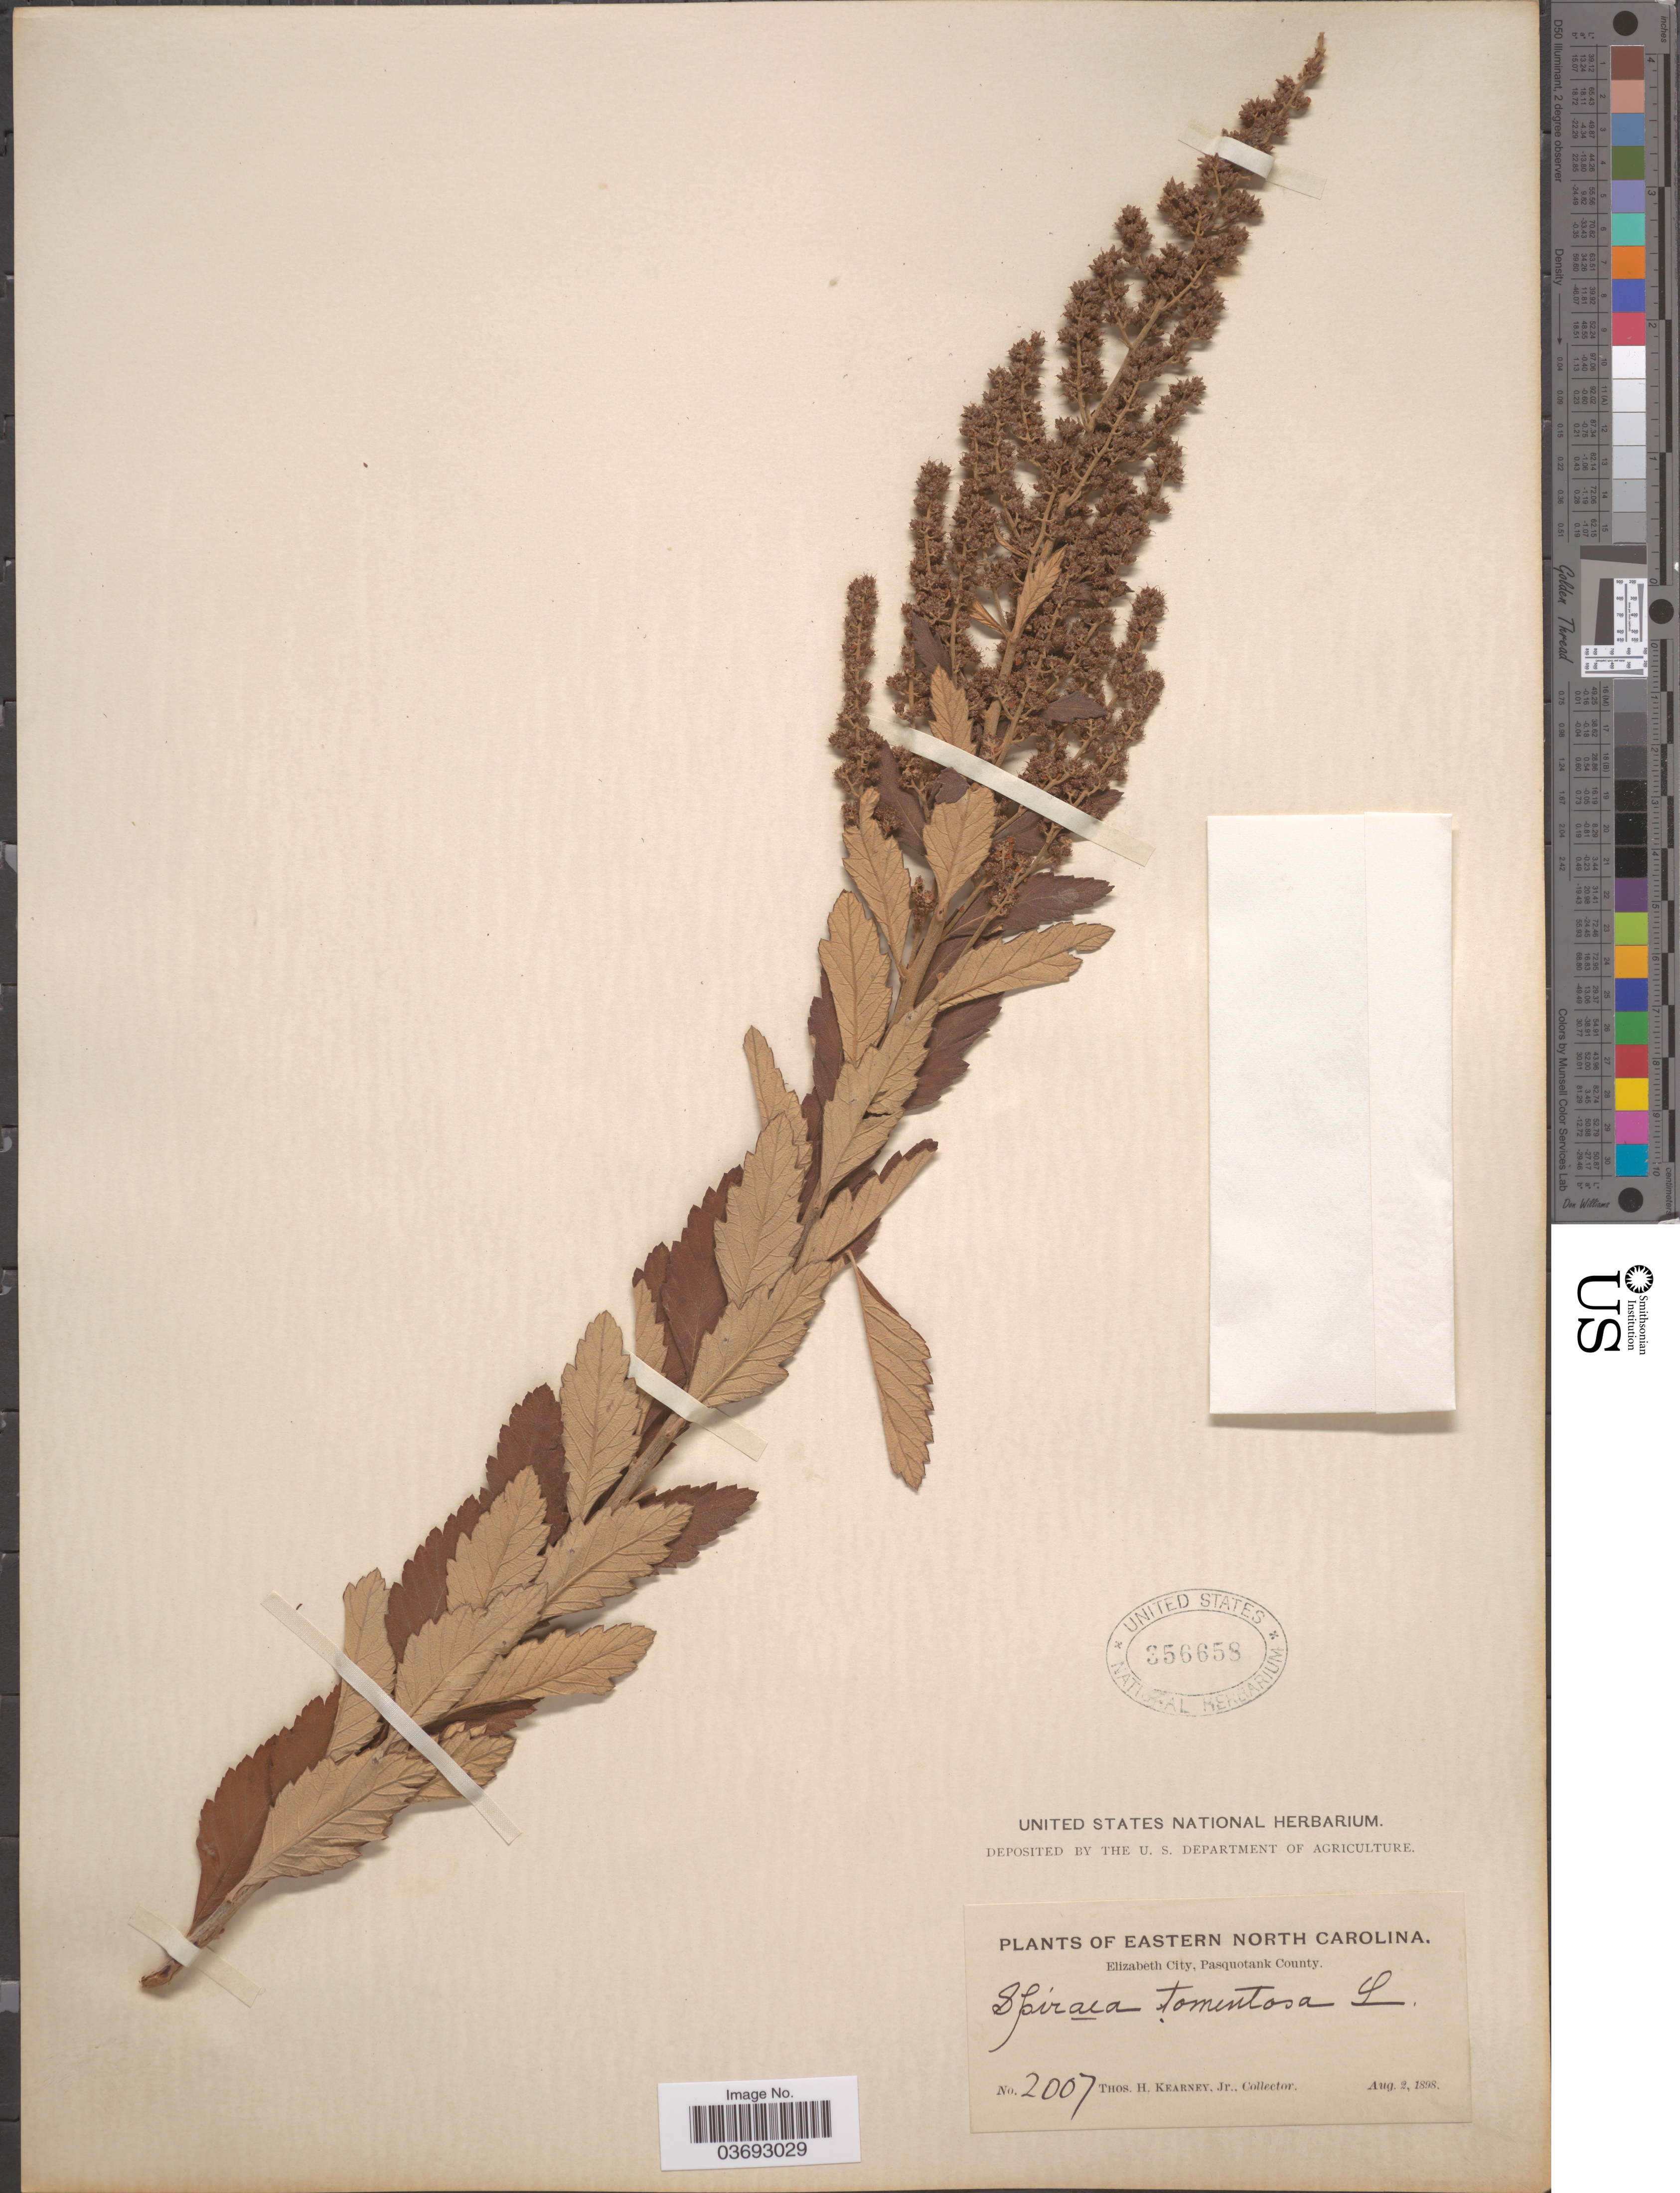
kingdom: Plantae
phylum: Tracheophyta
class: Magnoliopsida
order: Rosales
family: Rosaceae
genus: Spiraea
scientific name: Spiraea tomentosa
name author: L.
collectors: T. H. Kearney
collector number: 2007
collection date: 1898-08-02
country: United States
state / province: North Carolina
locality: Eastern North Carolina. Elizabeth City, Pasquotank County.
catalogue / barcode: US 356658